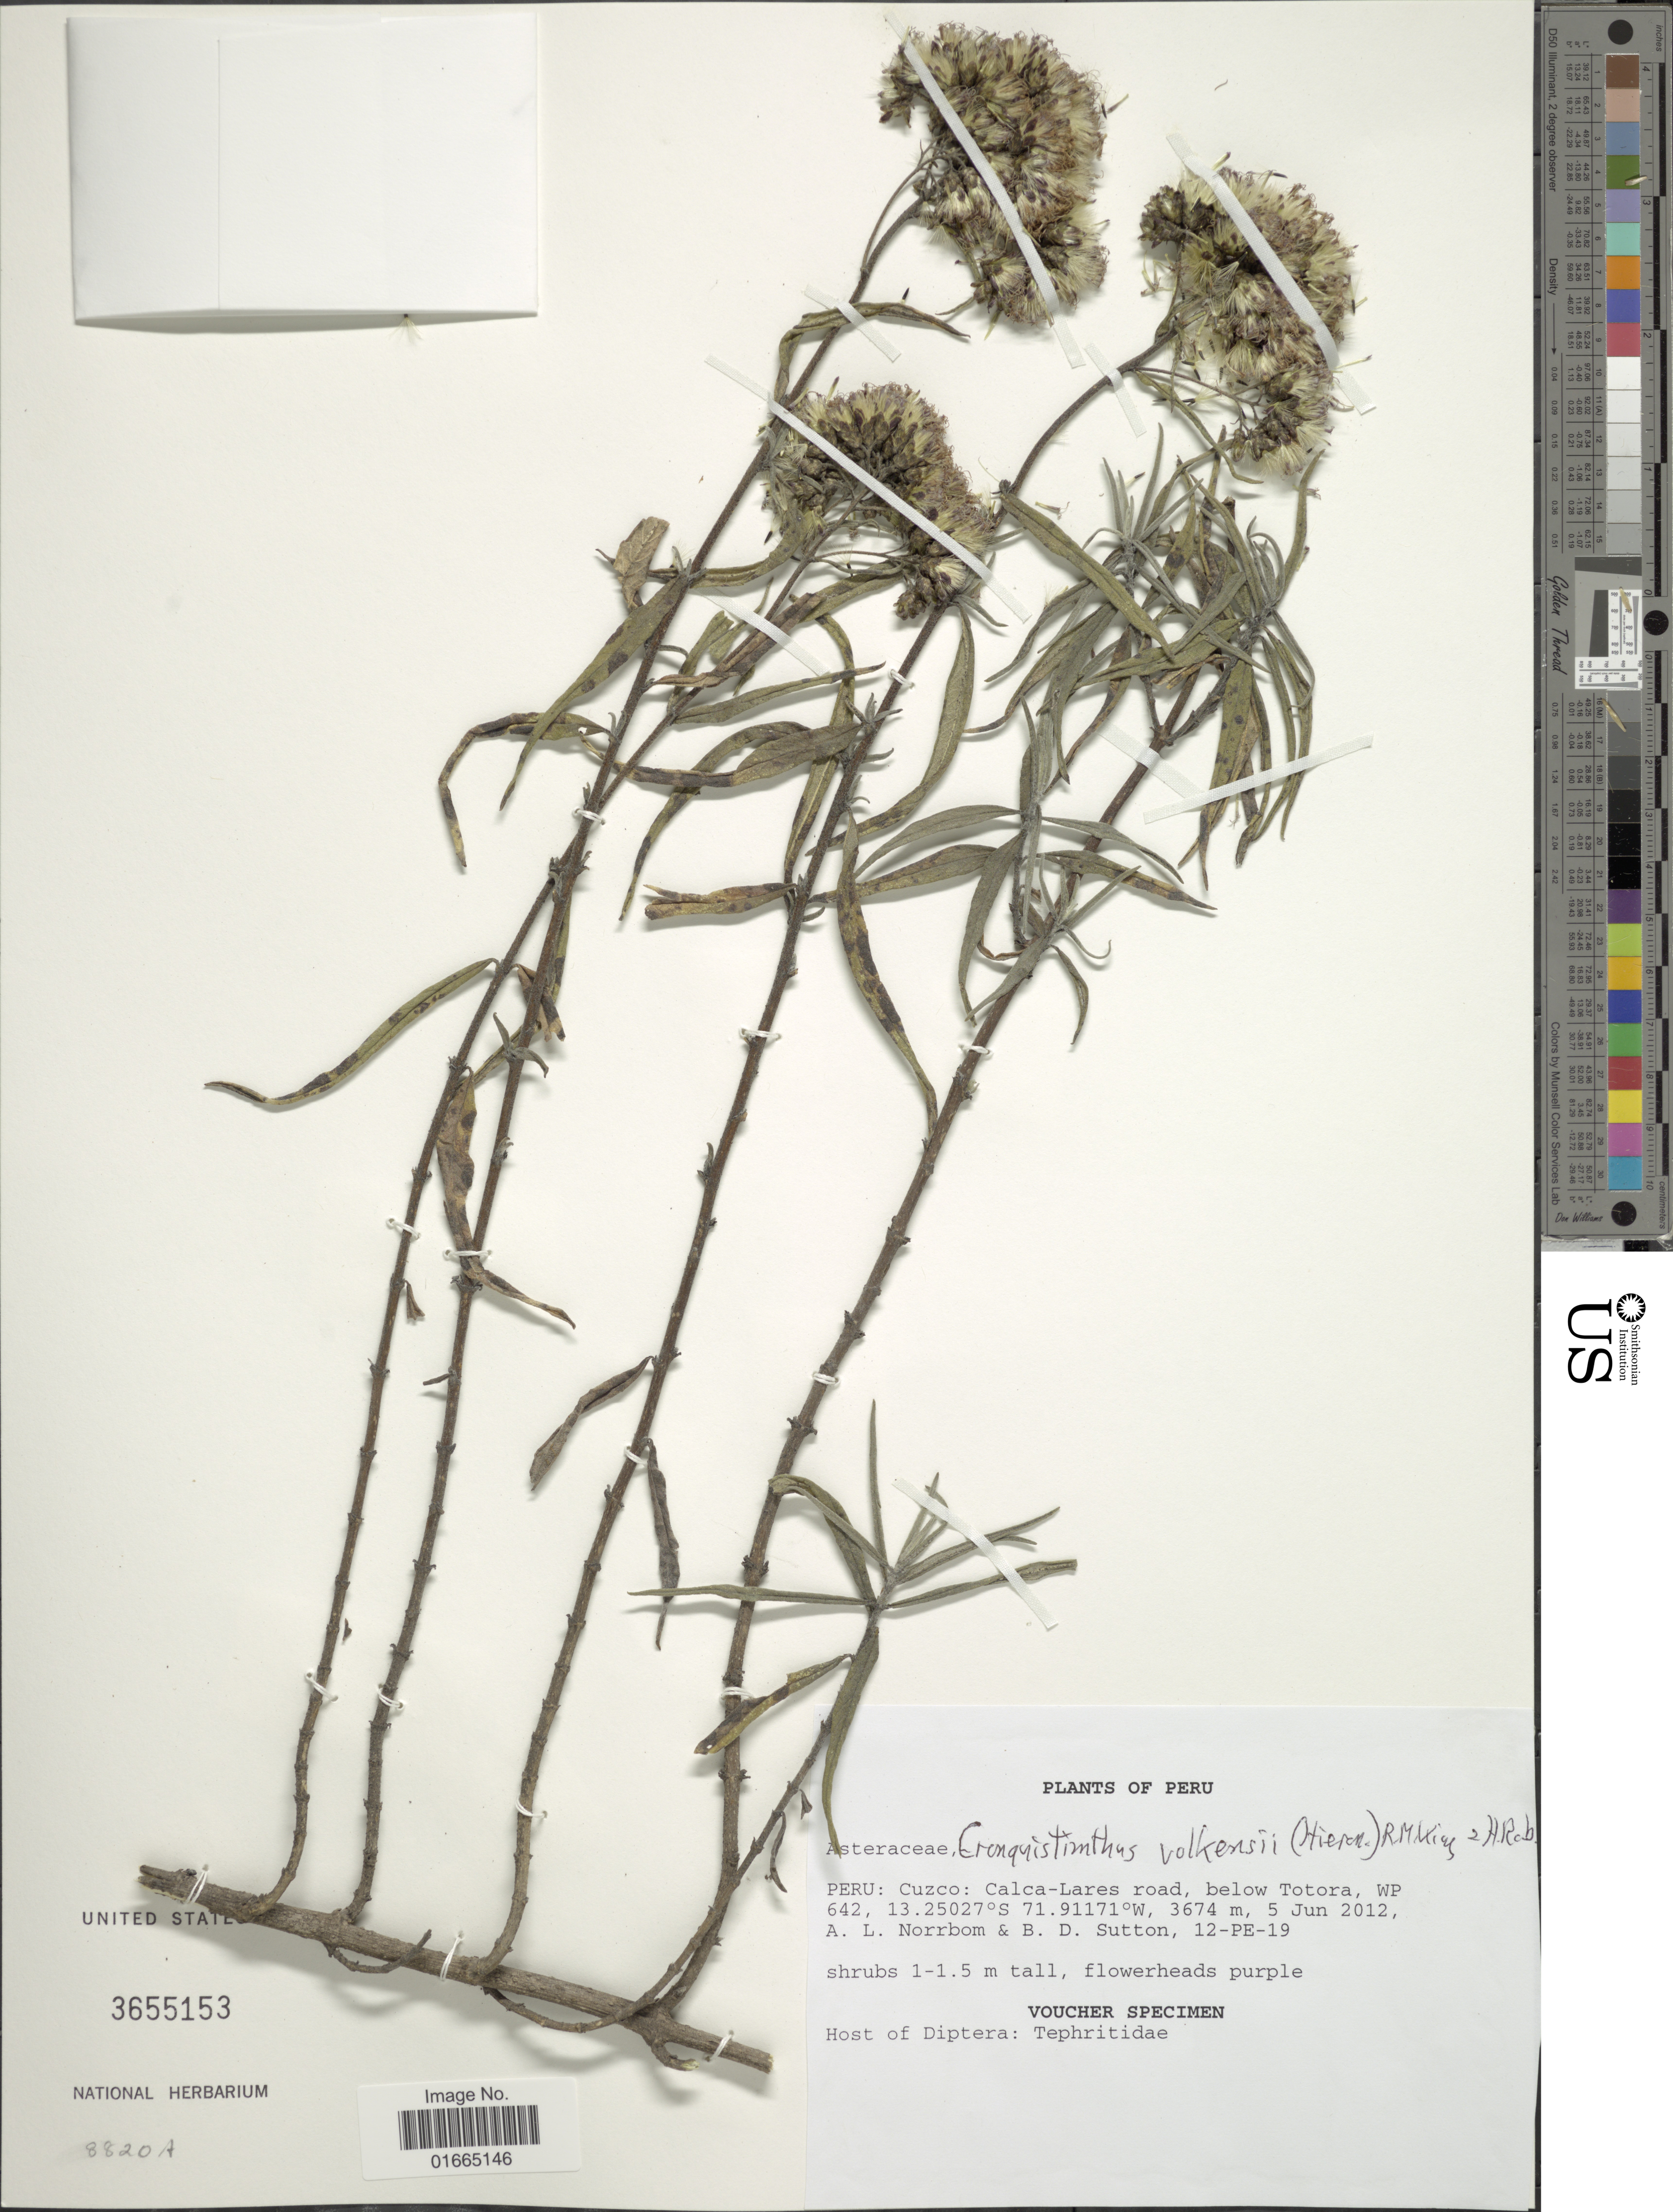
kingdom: Plantae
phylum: Tracheophyta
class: Magnoliopsida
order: Asterales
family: Asteraceae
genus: Cronquistianthus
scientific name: Cronquistianthus volkensii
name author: (Hieron.) R.M. King & H. Rob.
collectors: A. L. Norrbom & B. Sutton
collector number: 12-PE-19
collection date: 2012-06-05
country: Peru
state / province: Cusco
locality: Peru: Cuzco: Calca-Lares road, below Totora, WP 642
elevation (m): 3674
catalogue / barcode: US 3655153